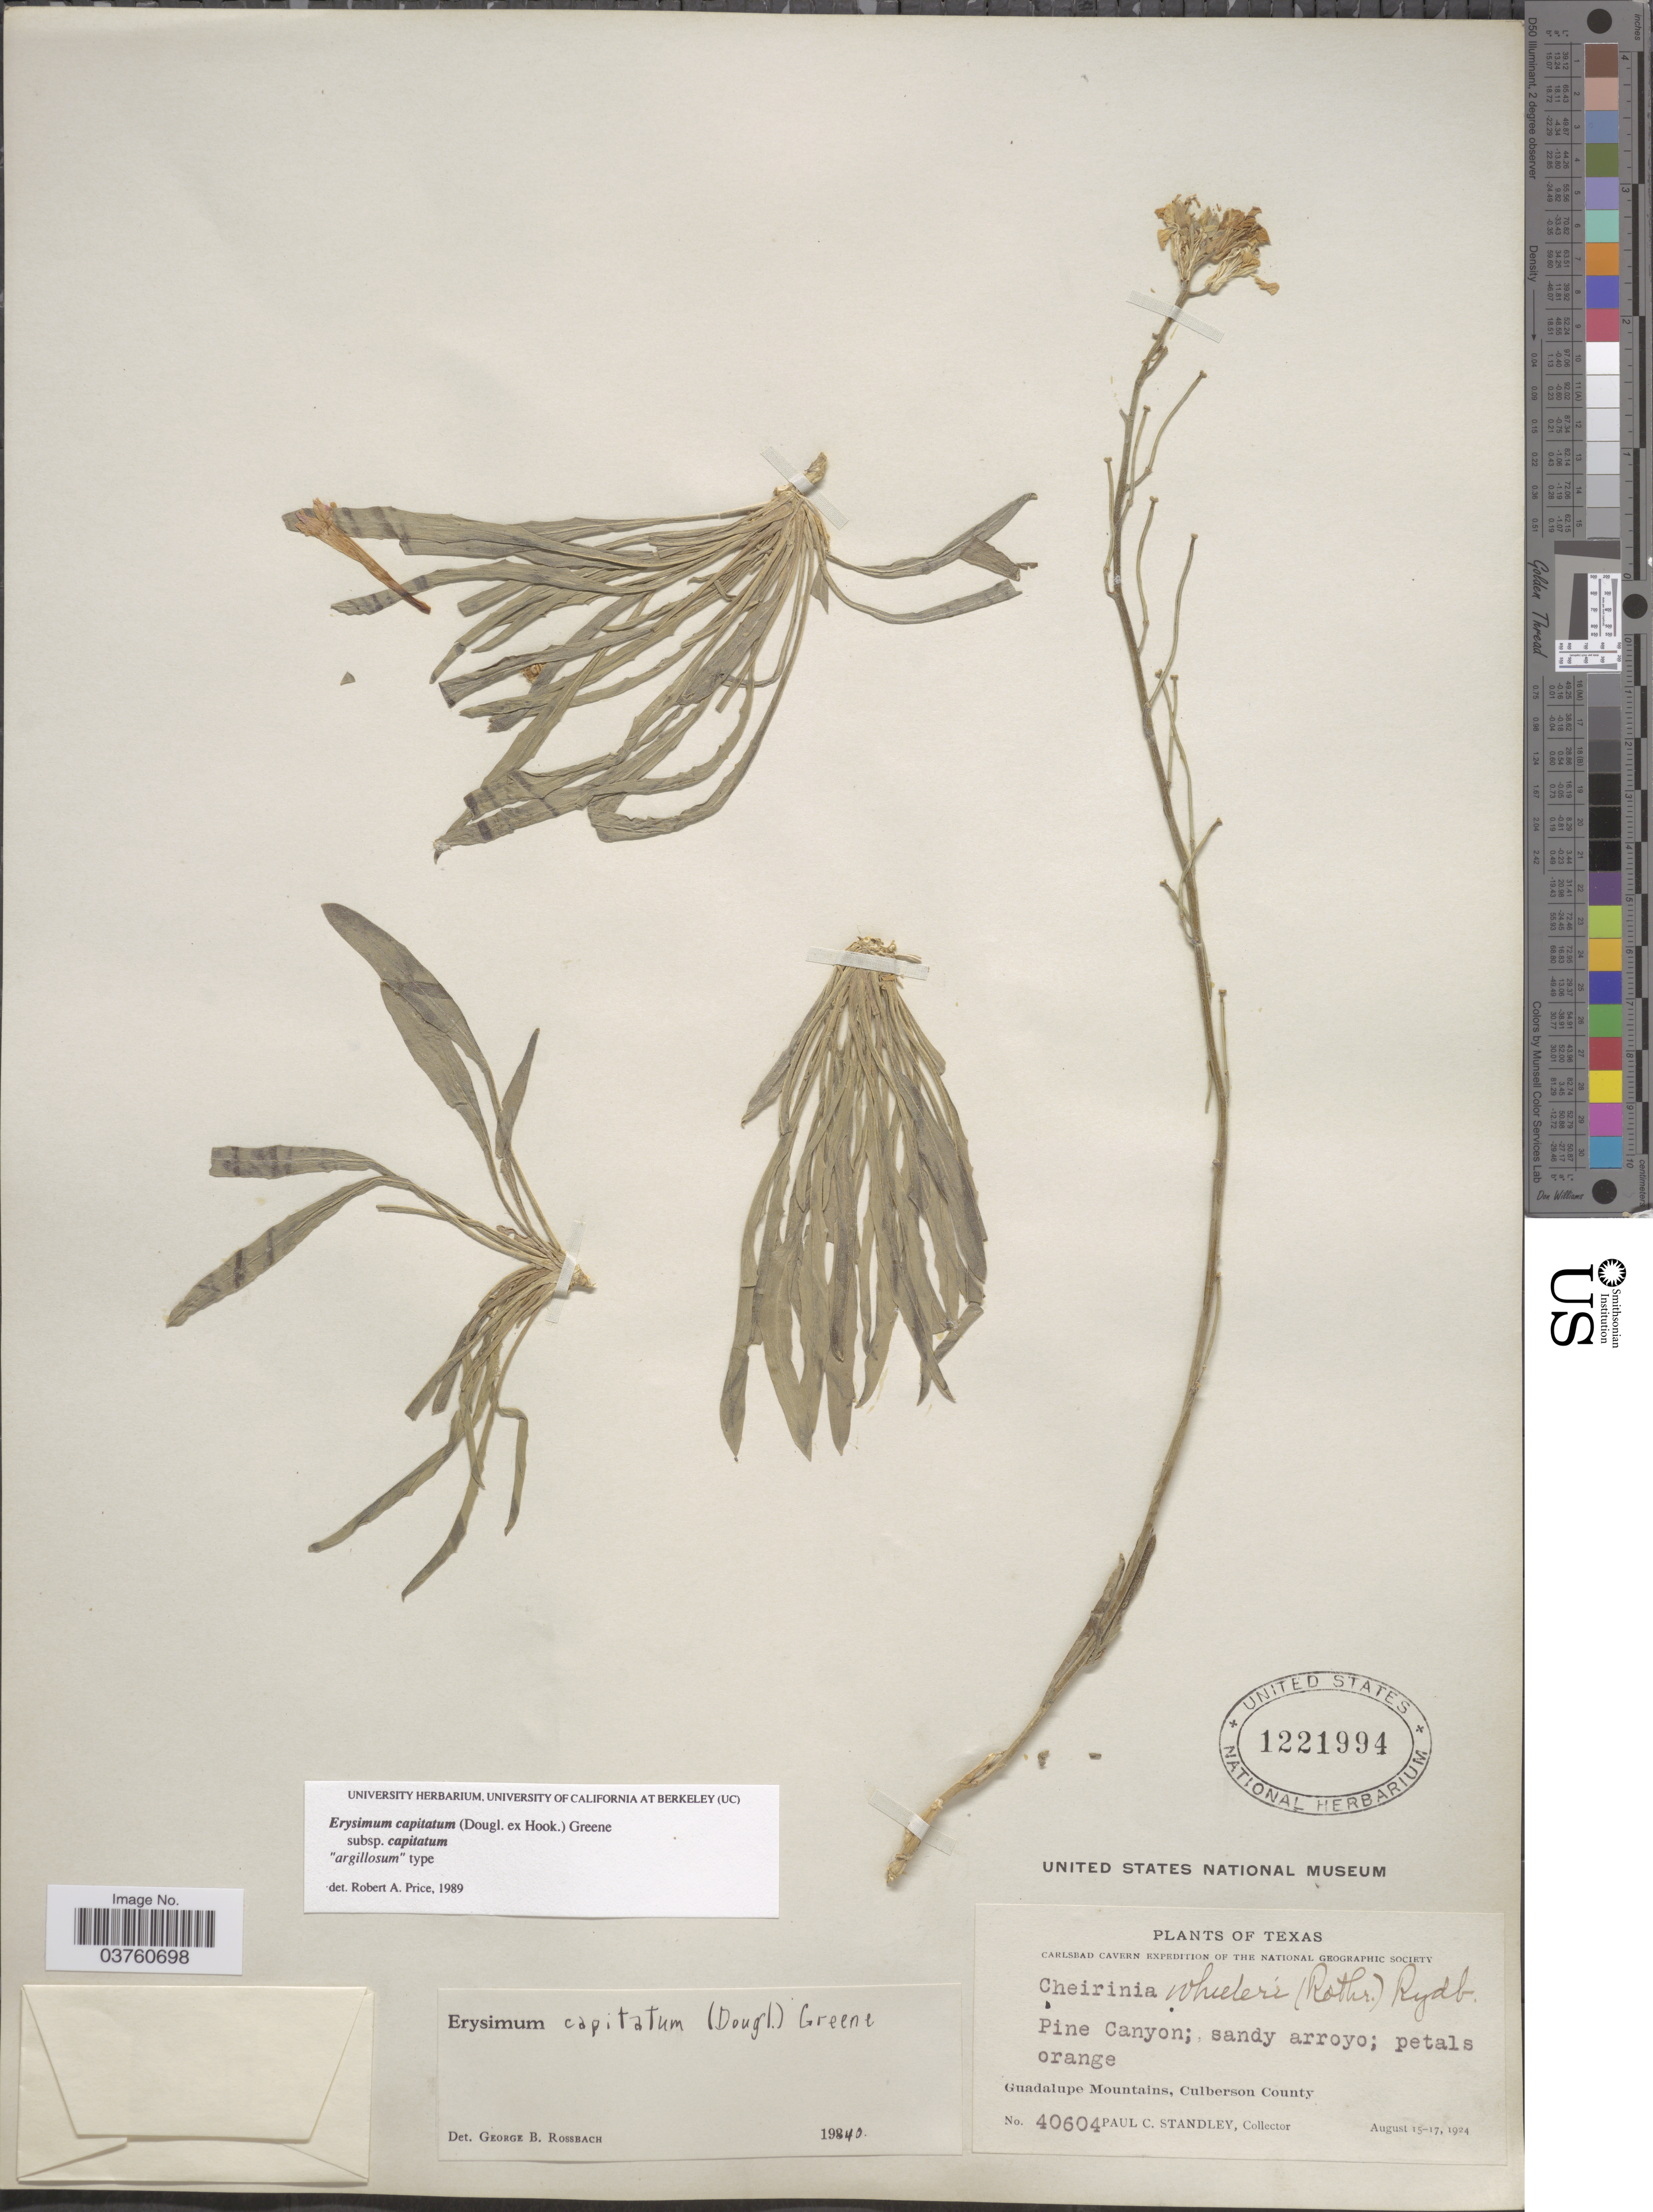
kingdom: Plantae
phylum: Tracheophyta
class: Magnoliopsida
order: Brassicales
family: Brassicaceae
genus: Erysimum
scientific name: Erysimum capitatum subsp. capitatum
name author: (Douglas ex Hook.) Greene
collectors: P. C. Standley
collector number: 40604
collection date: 1924-08-15/1924-08-17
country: United States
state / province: Texas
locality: Pine Canyon. Guadalupe Mountains, Culberson County.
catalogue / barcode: US 1221994